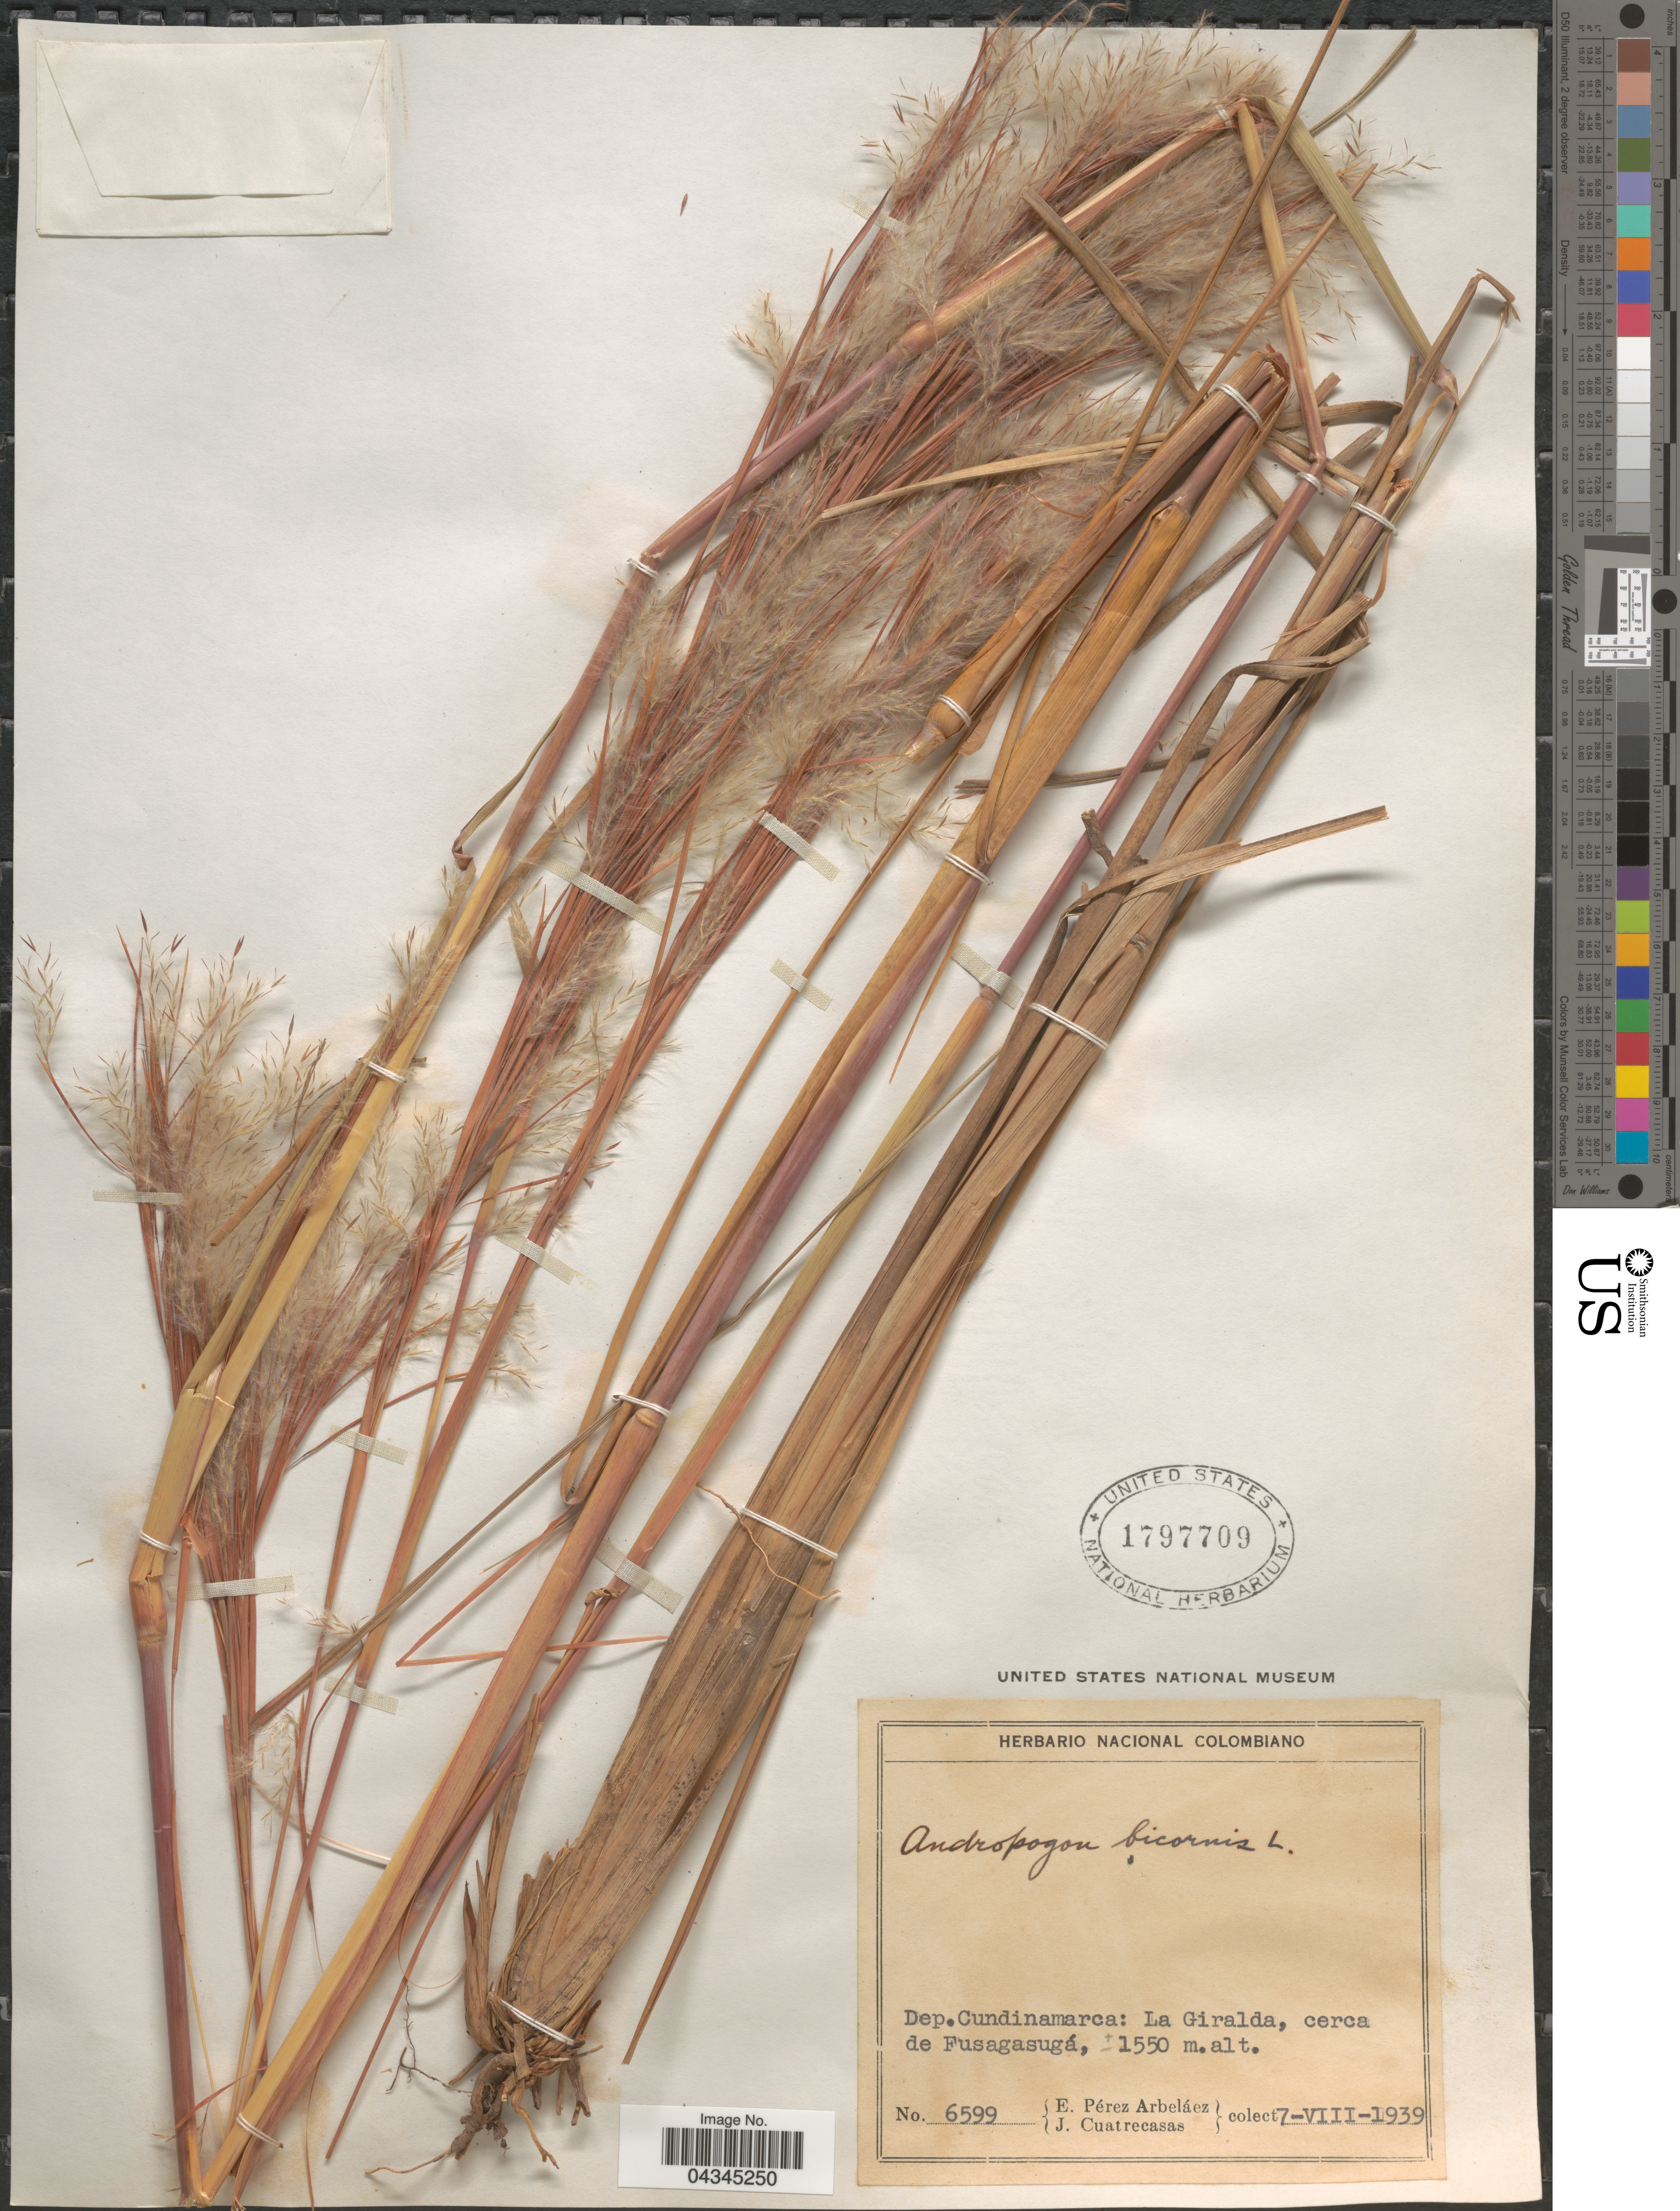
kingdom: Plantae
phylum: Tracheophyta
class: Liliopsida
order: Poales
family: Poaceae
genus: Andropogon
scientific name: Andropogon bicornis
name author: L.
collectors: E. Pérez Arbeláez & J. Cuatrecasas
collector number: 6599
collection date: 1939-08-07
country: Colombia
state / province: Cundinamarca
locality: Dep. Cundinamarca: La Giralda, cerca de Fusagasugá.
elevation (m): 1550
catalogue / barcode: US 1797709